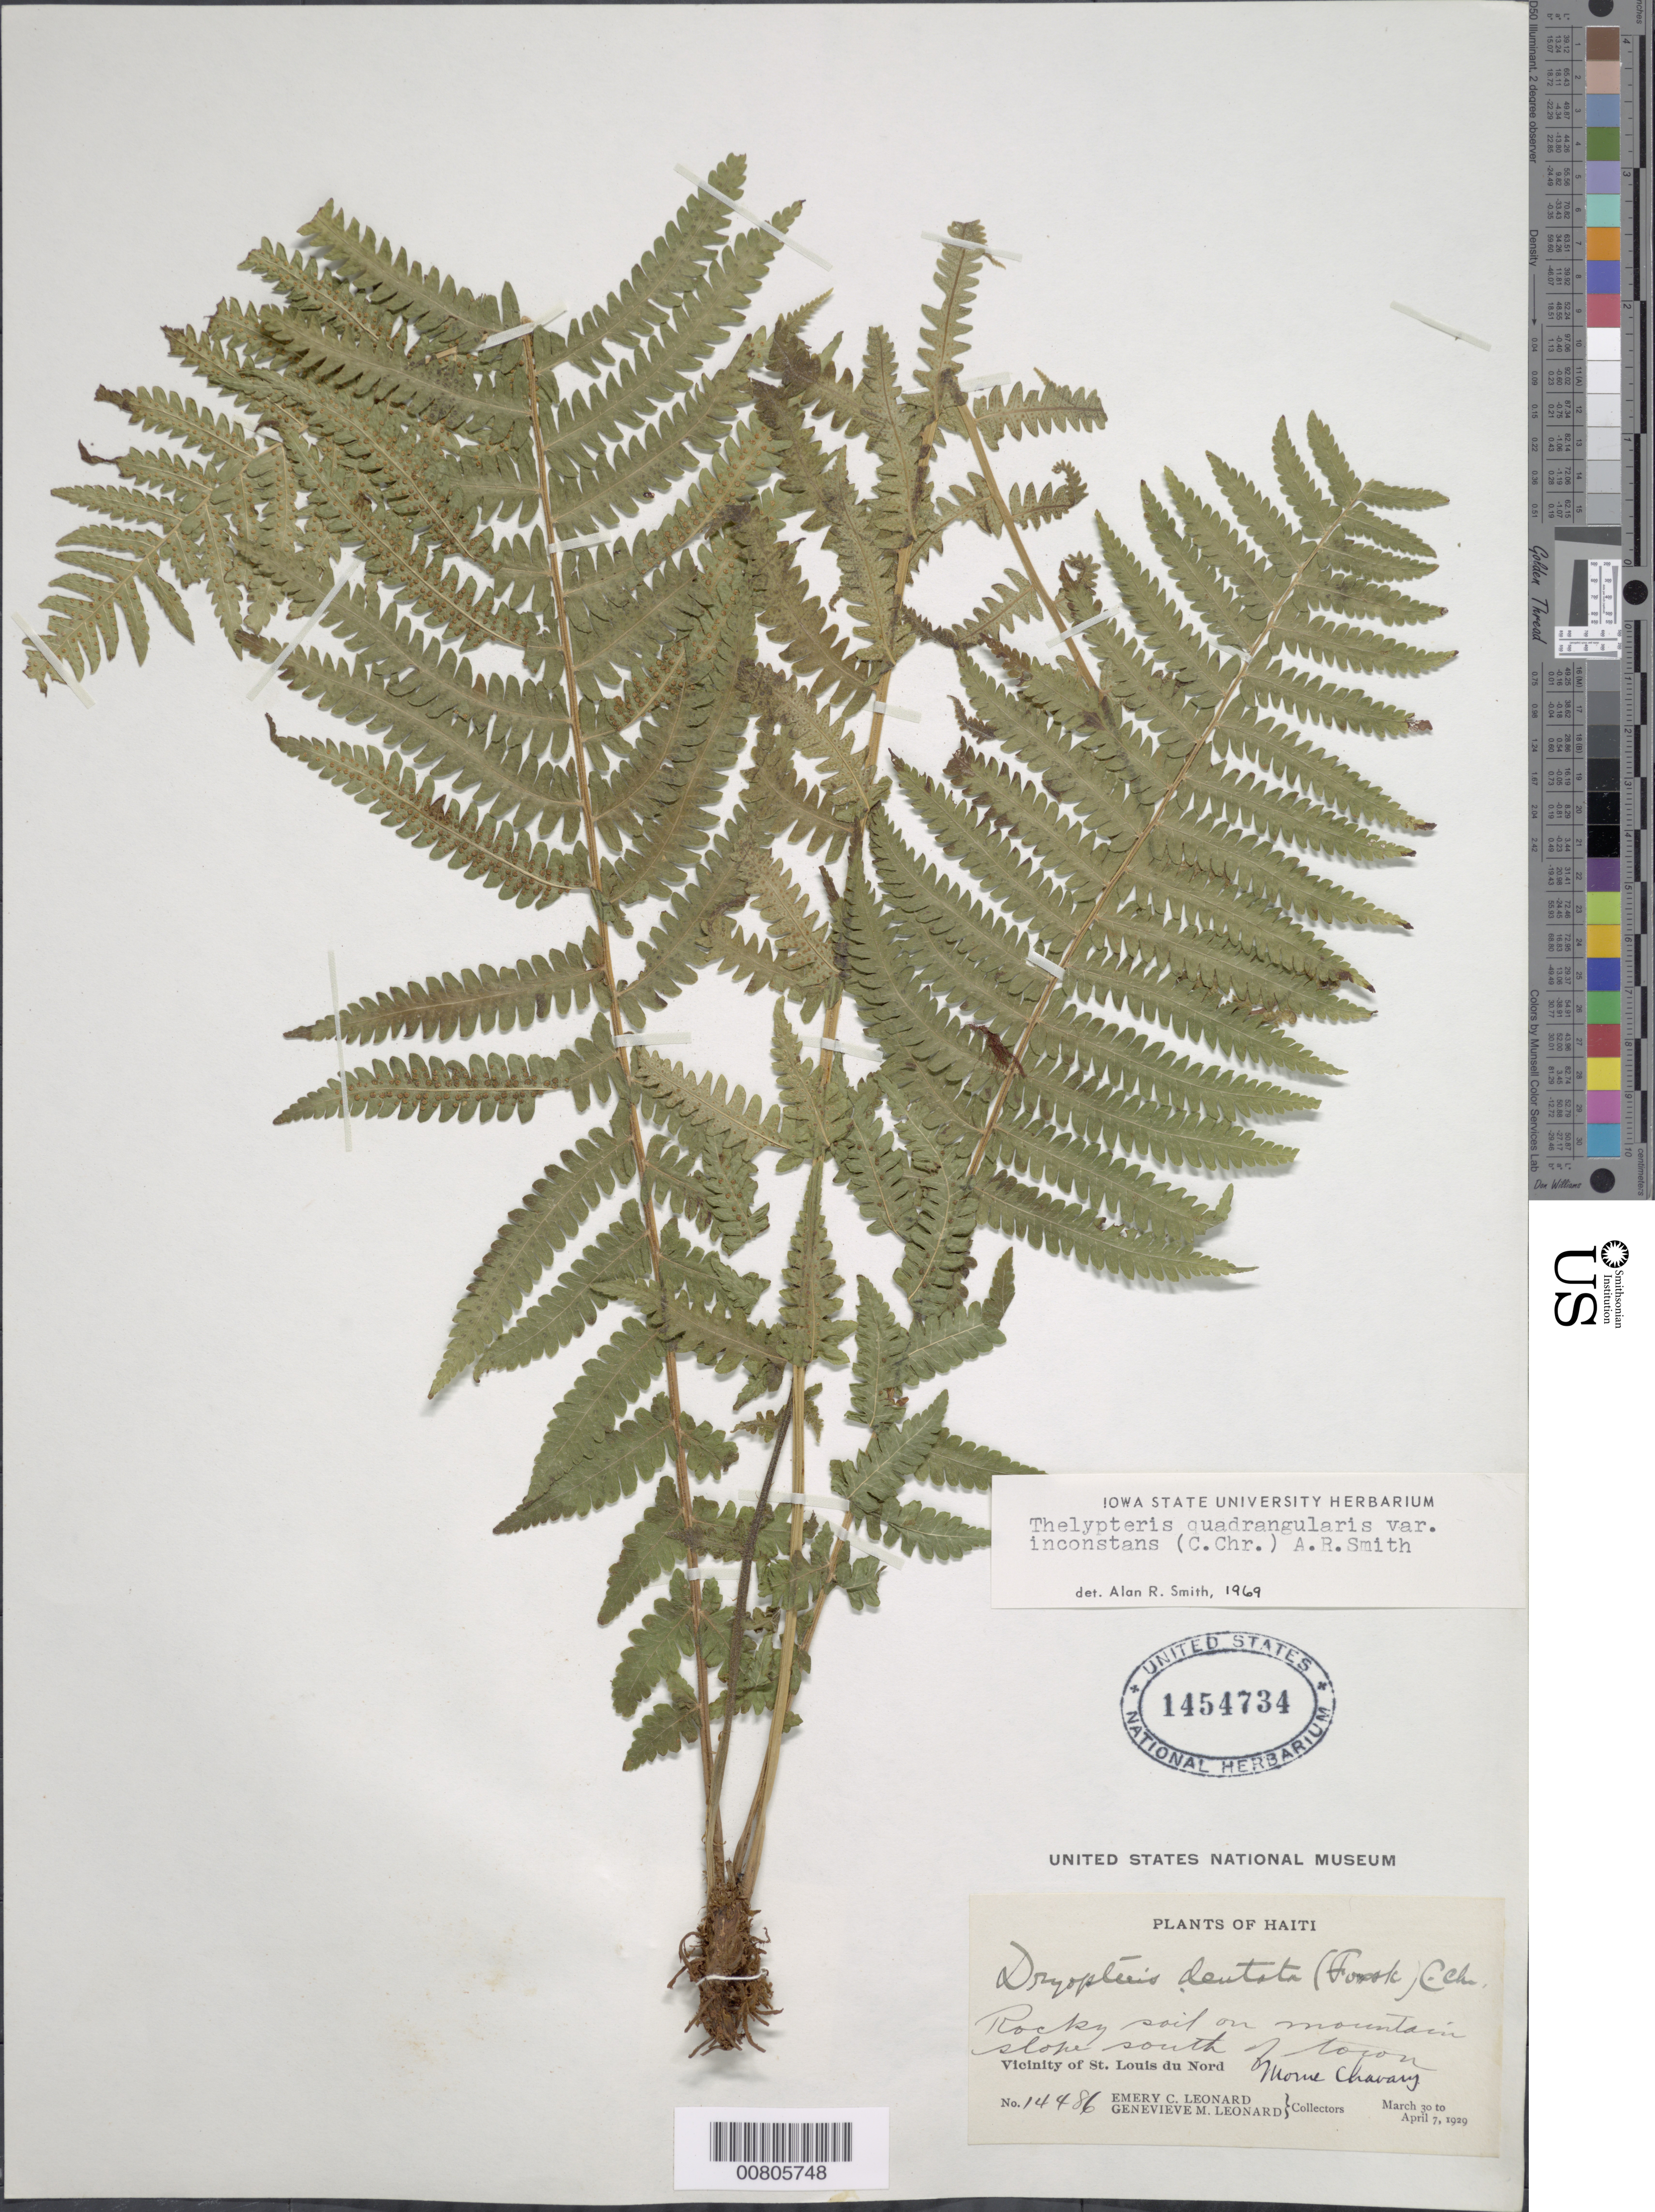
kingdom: Plantae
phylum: Tracheophyta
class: Polypodiopsida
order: Polypodiales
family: Thelypteridaceae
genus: Christella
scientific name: Christella hispidula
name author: (Decne.) Holttum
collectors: E. C. Leonard & G. M. Leonard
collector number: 14486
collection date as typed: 30 Mar 1929 to 07 Apr 1929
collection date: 1929-03-30/1929-04-07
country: Haiti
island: Hispaniola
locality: St. Louis du Nord, S of town, Morne Chavary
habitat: Mountain slope, rocky soil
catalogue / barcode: US 1454734